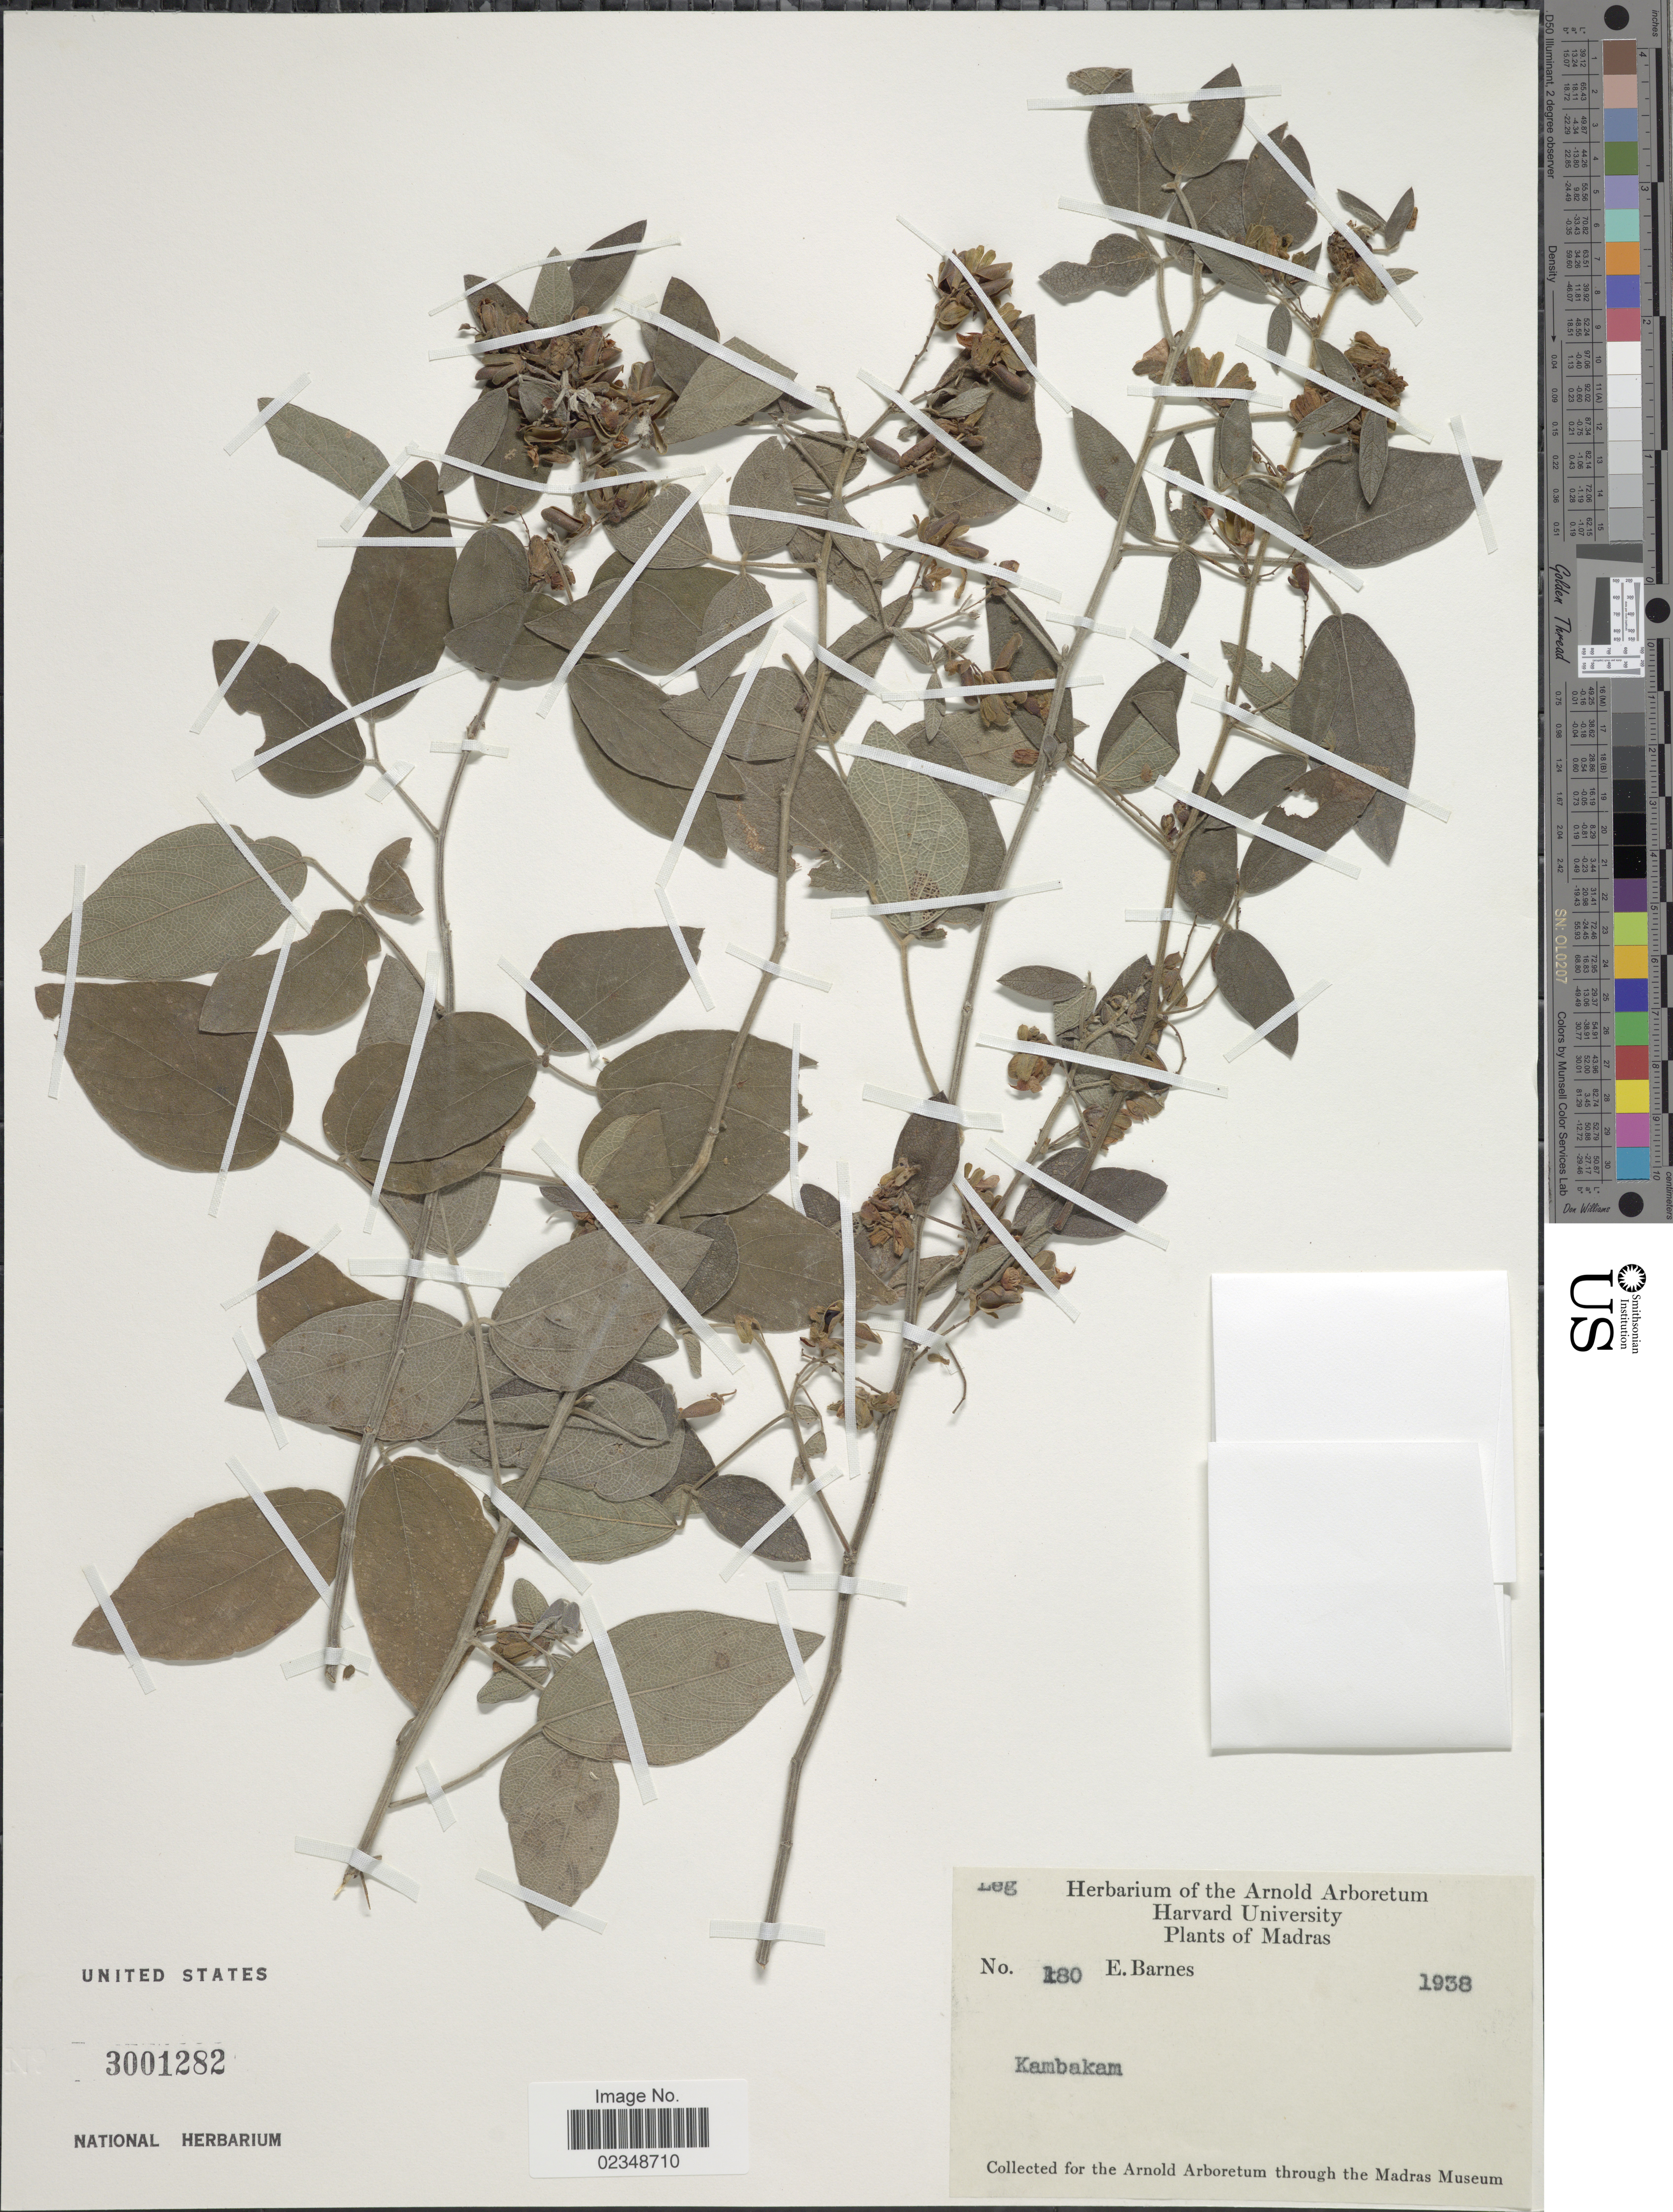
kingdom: Plantae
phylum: Tracheophyta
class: Magnoliopsida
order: Fabales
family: Fabaceae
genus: Rhynchosia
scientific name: Rhynchosia sp.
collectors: E. Barnes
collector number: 180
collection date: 1938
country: India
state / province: Andhra Pradesh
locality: Madras, Kambakam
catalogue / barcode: US 3001282